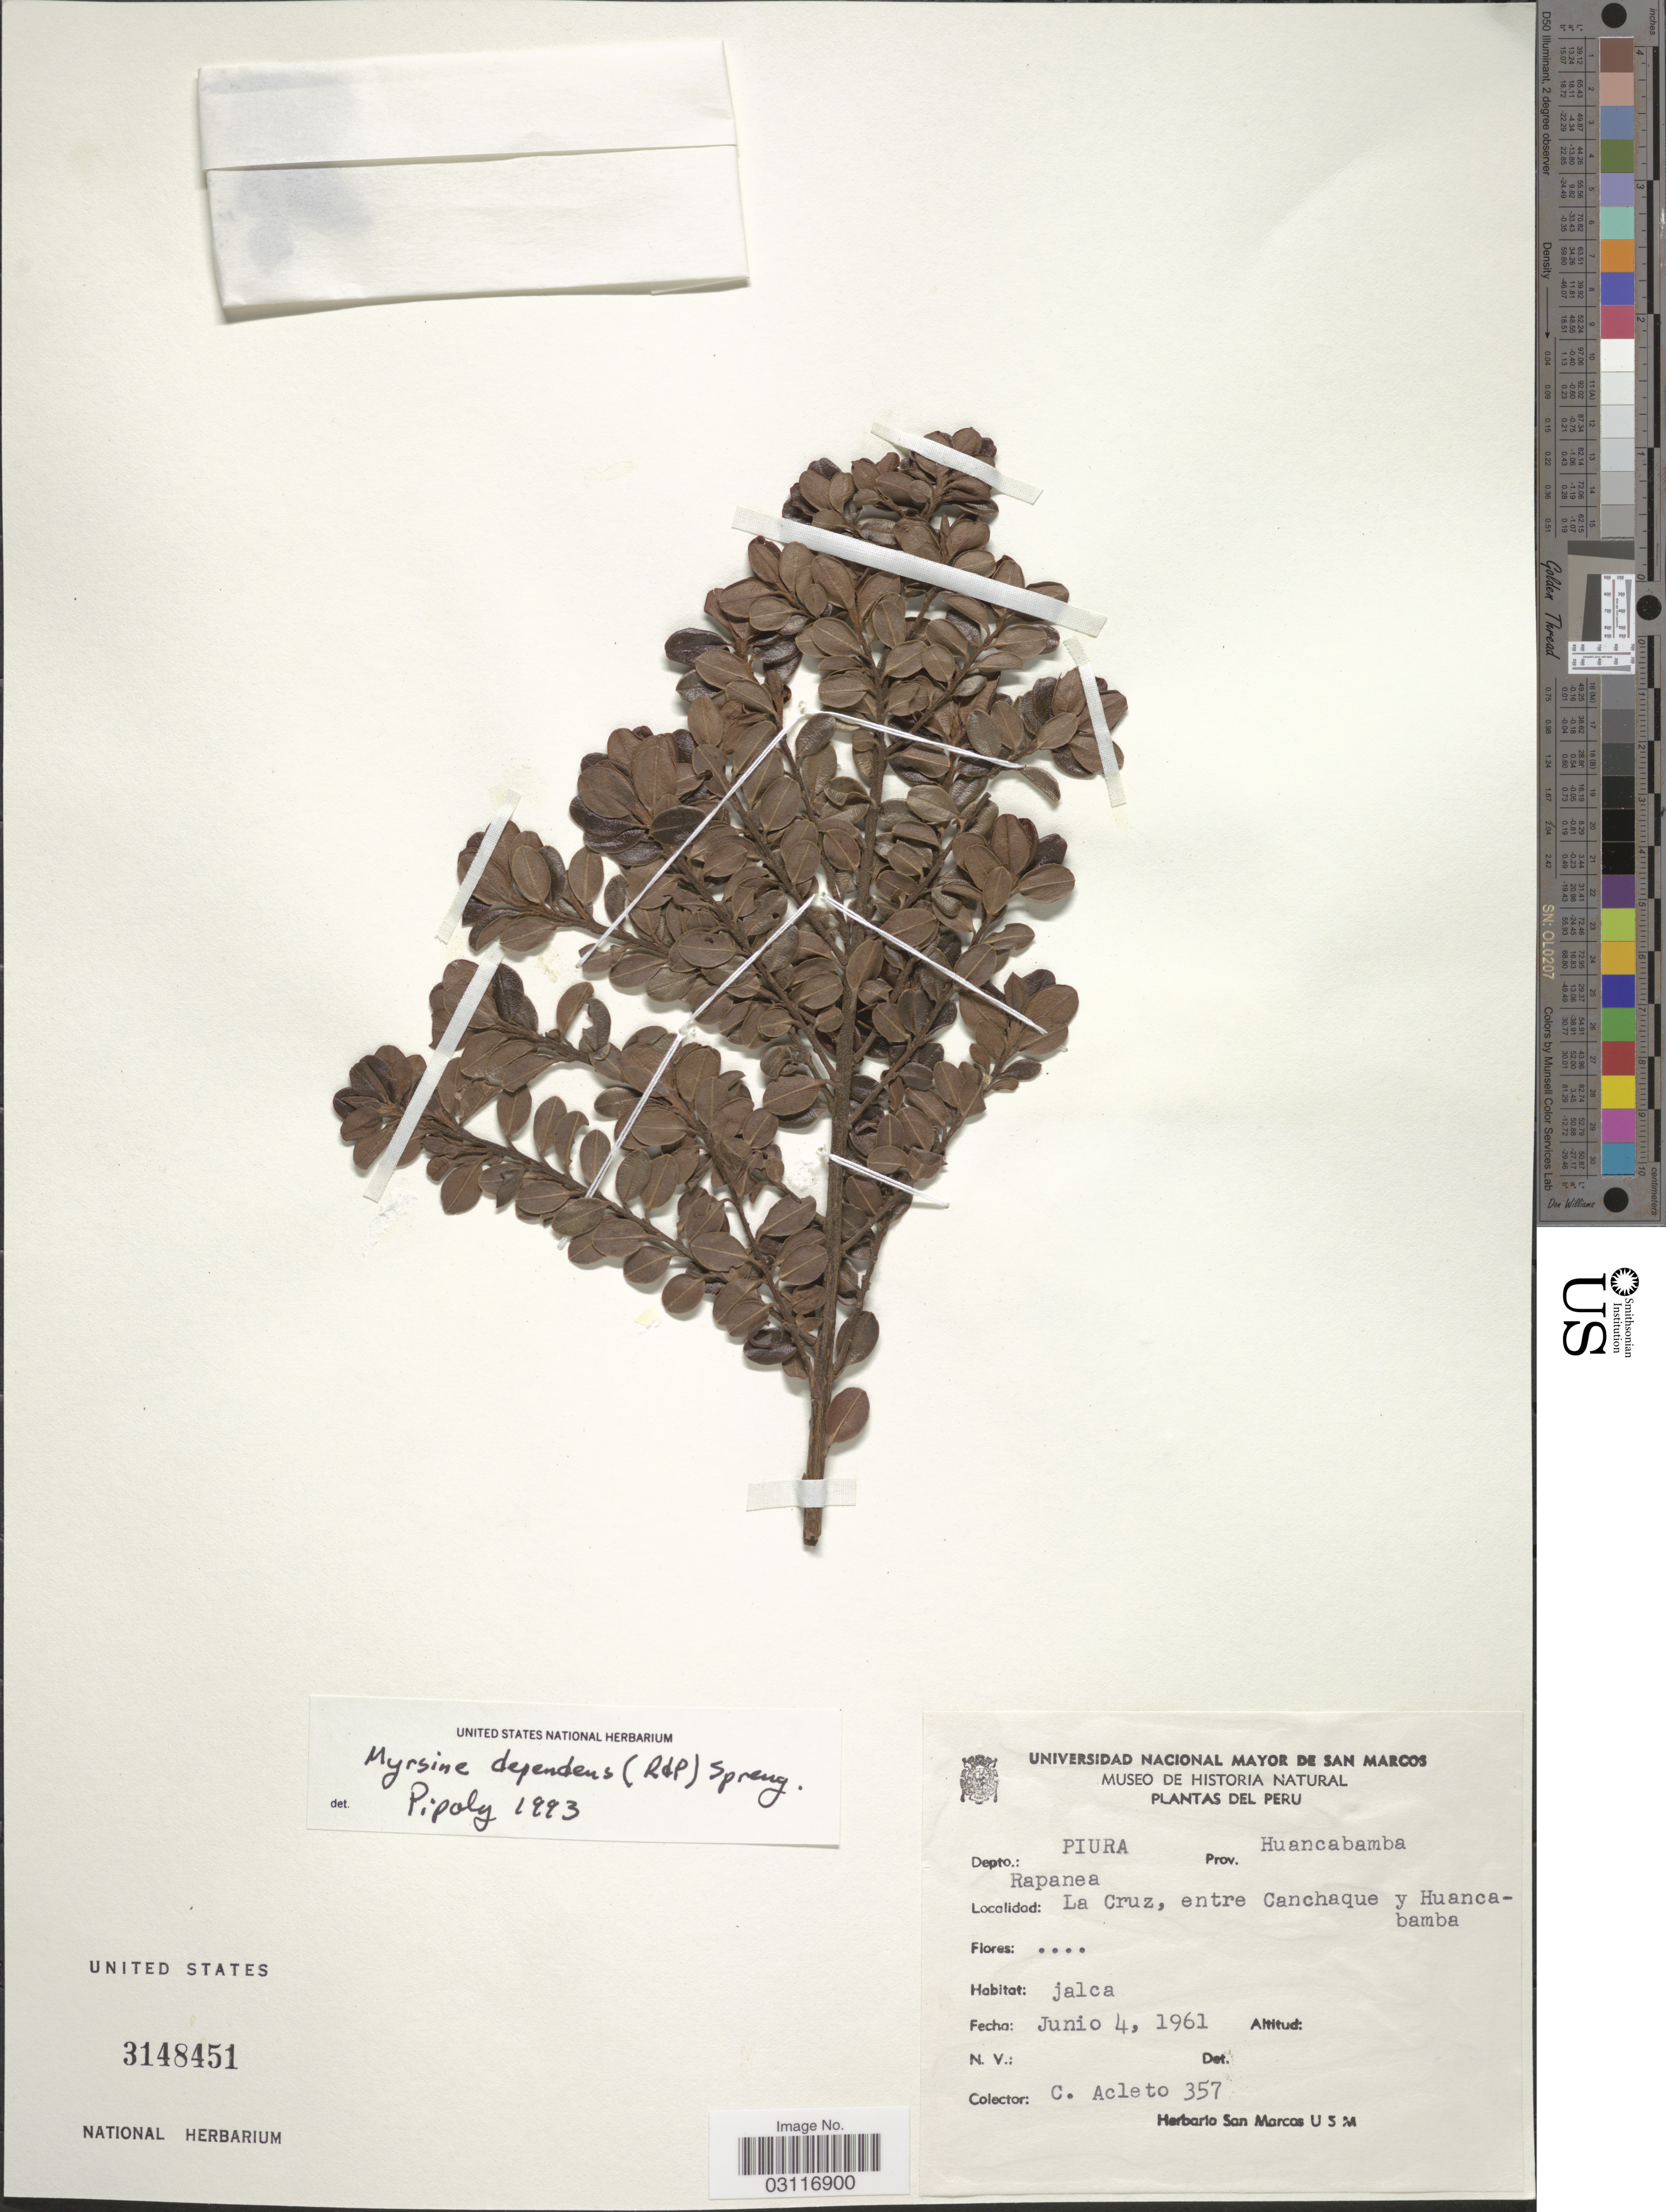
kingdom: Plantae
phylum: Tracheophyta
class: Magnoliopsida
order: Ericales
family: Primulaceae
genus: Myrsine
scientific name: Myrsine dependens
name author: (Ruiz & Pav.) Spreng.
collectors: C. Acleto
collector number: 357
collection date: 1961-06-04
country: Peru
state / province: Piura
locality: Depto.: Piura, Prov. Huancabamba, La Cruz, entre Canchaque y Huancabamba.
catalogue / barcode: US 3148451